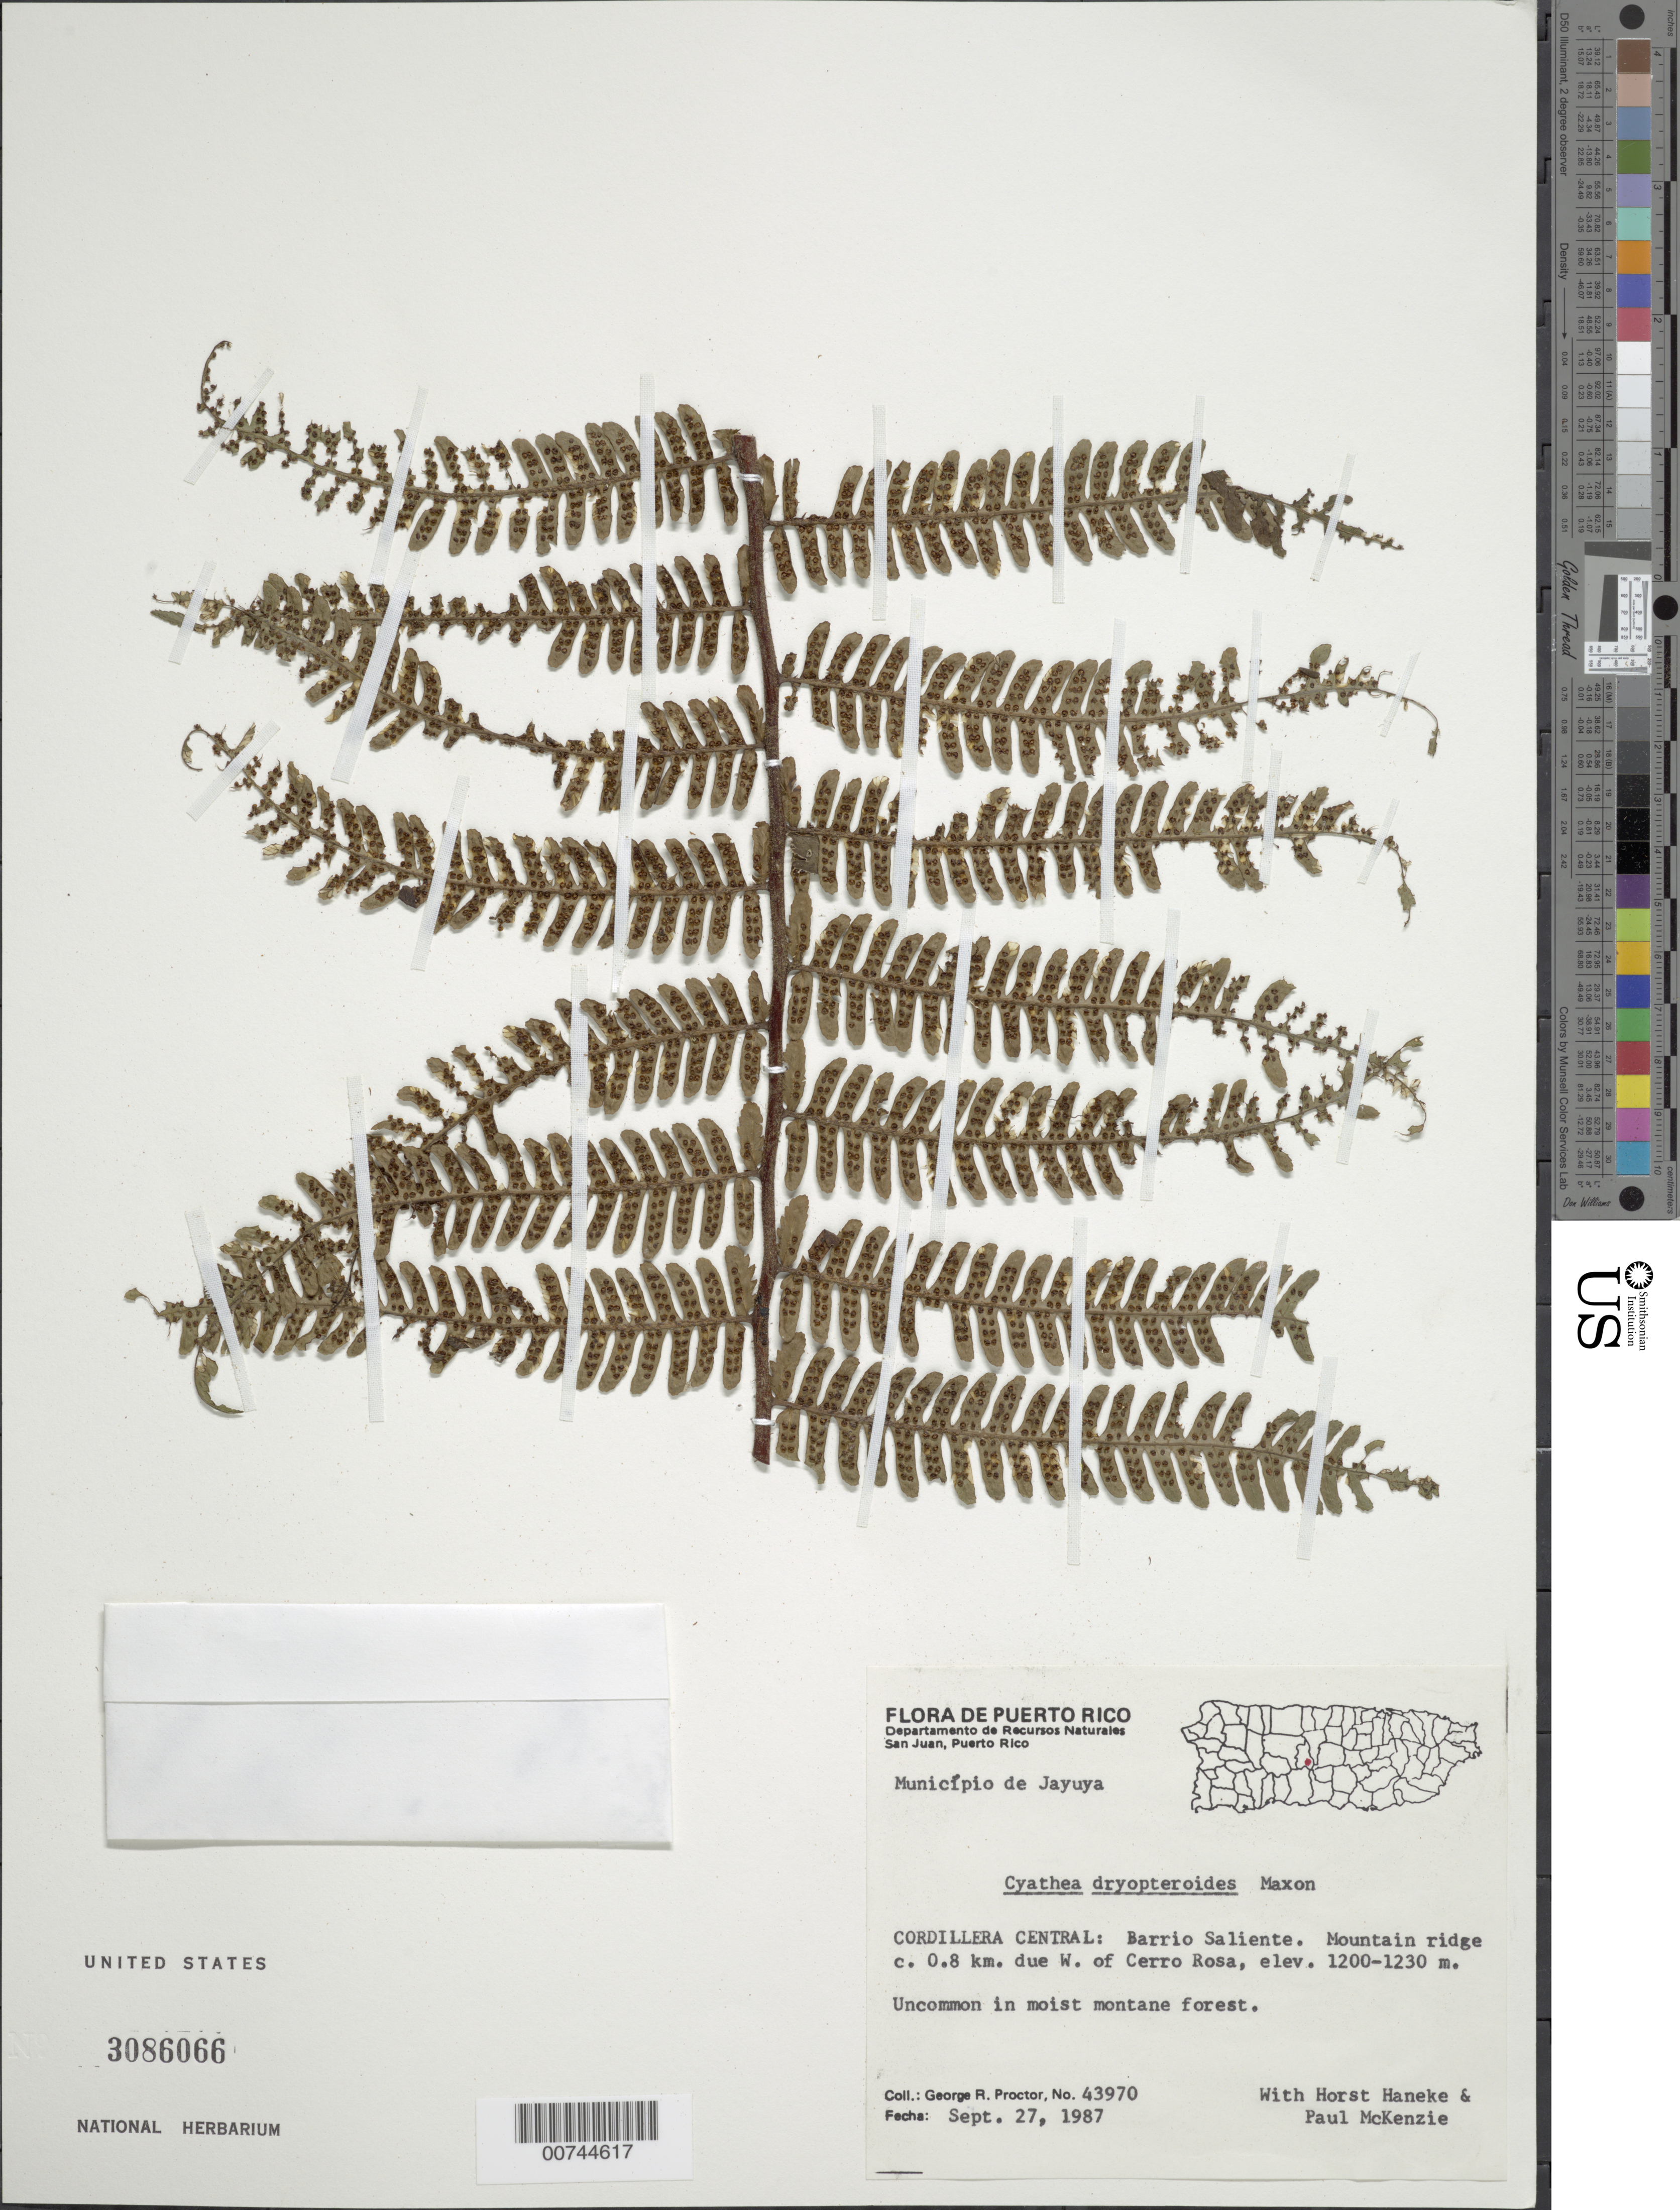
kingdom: Plantae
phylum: Tracheophyta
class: Polypodiopsida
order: Cyatheales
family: Cyatheaceae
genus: Alsophila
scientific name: Alsophila dryopteroides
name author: (Maxon) R.M. Tryon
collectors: G. R. Proctor, H. Haneke & P. Mckenzie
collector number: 43970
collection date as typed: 27 Sep 1987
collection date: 1987-09-27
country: Puerto Rico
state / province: Jayuya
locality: Cordillera Central: Barrio Saliente. Mountain ridge c. 0.8 km due W of Cerro Rosa. Municipio de Jayuya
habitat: Uncommon in moist montane forest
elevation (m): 1200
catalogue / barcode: US 3086066